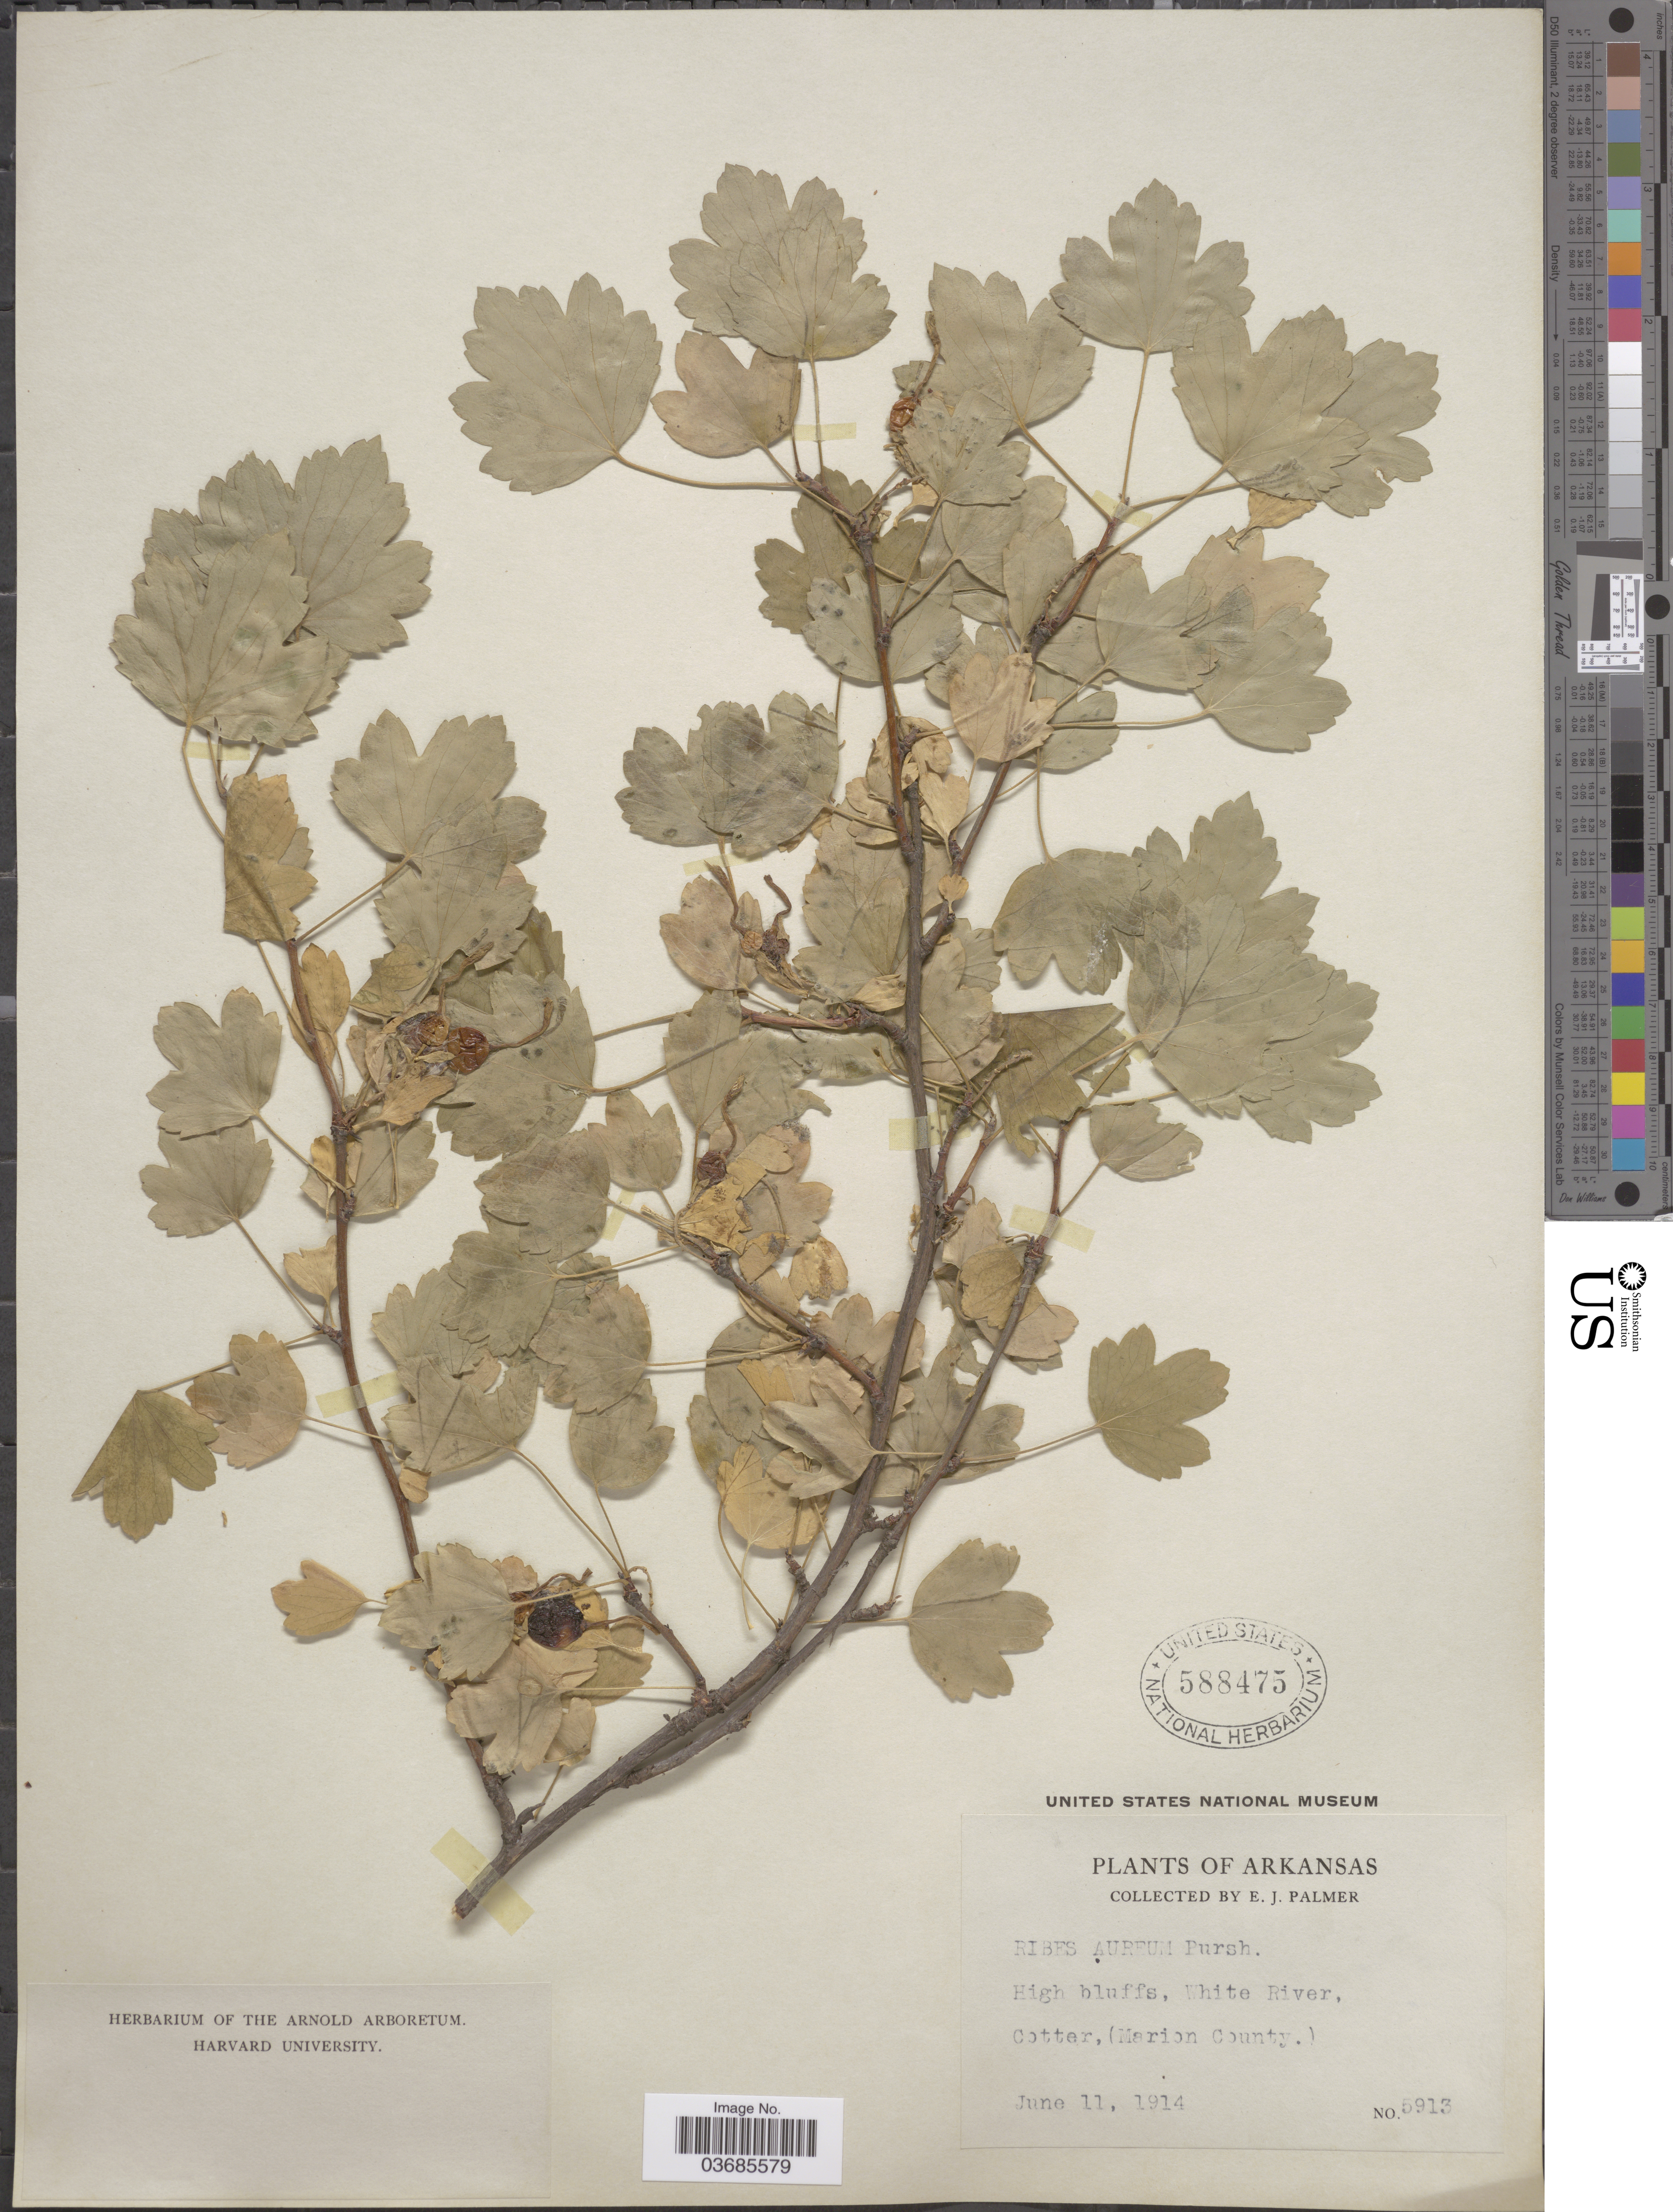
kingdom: Plantae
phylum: Tracheophyta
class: Magnoliopsida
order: Saxifragales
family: Grossulariaceae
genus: Ribes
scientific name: Ribes aureum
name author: Pursh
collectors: E. J. Palmer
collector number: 5913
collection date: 1914-06-11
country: United States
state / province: Arkansas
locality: High bluffs, White River, Cotter, (Marion County).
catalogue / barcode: US 588475